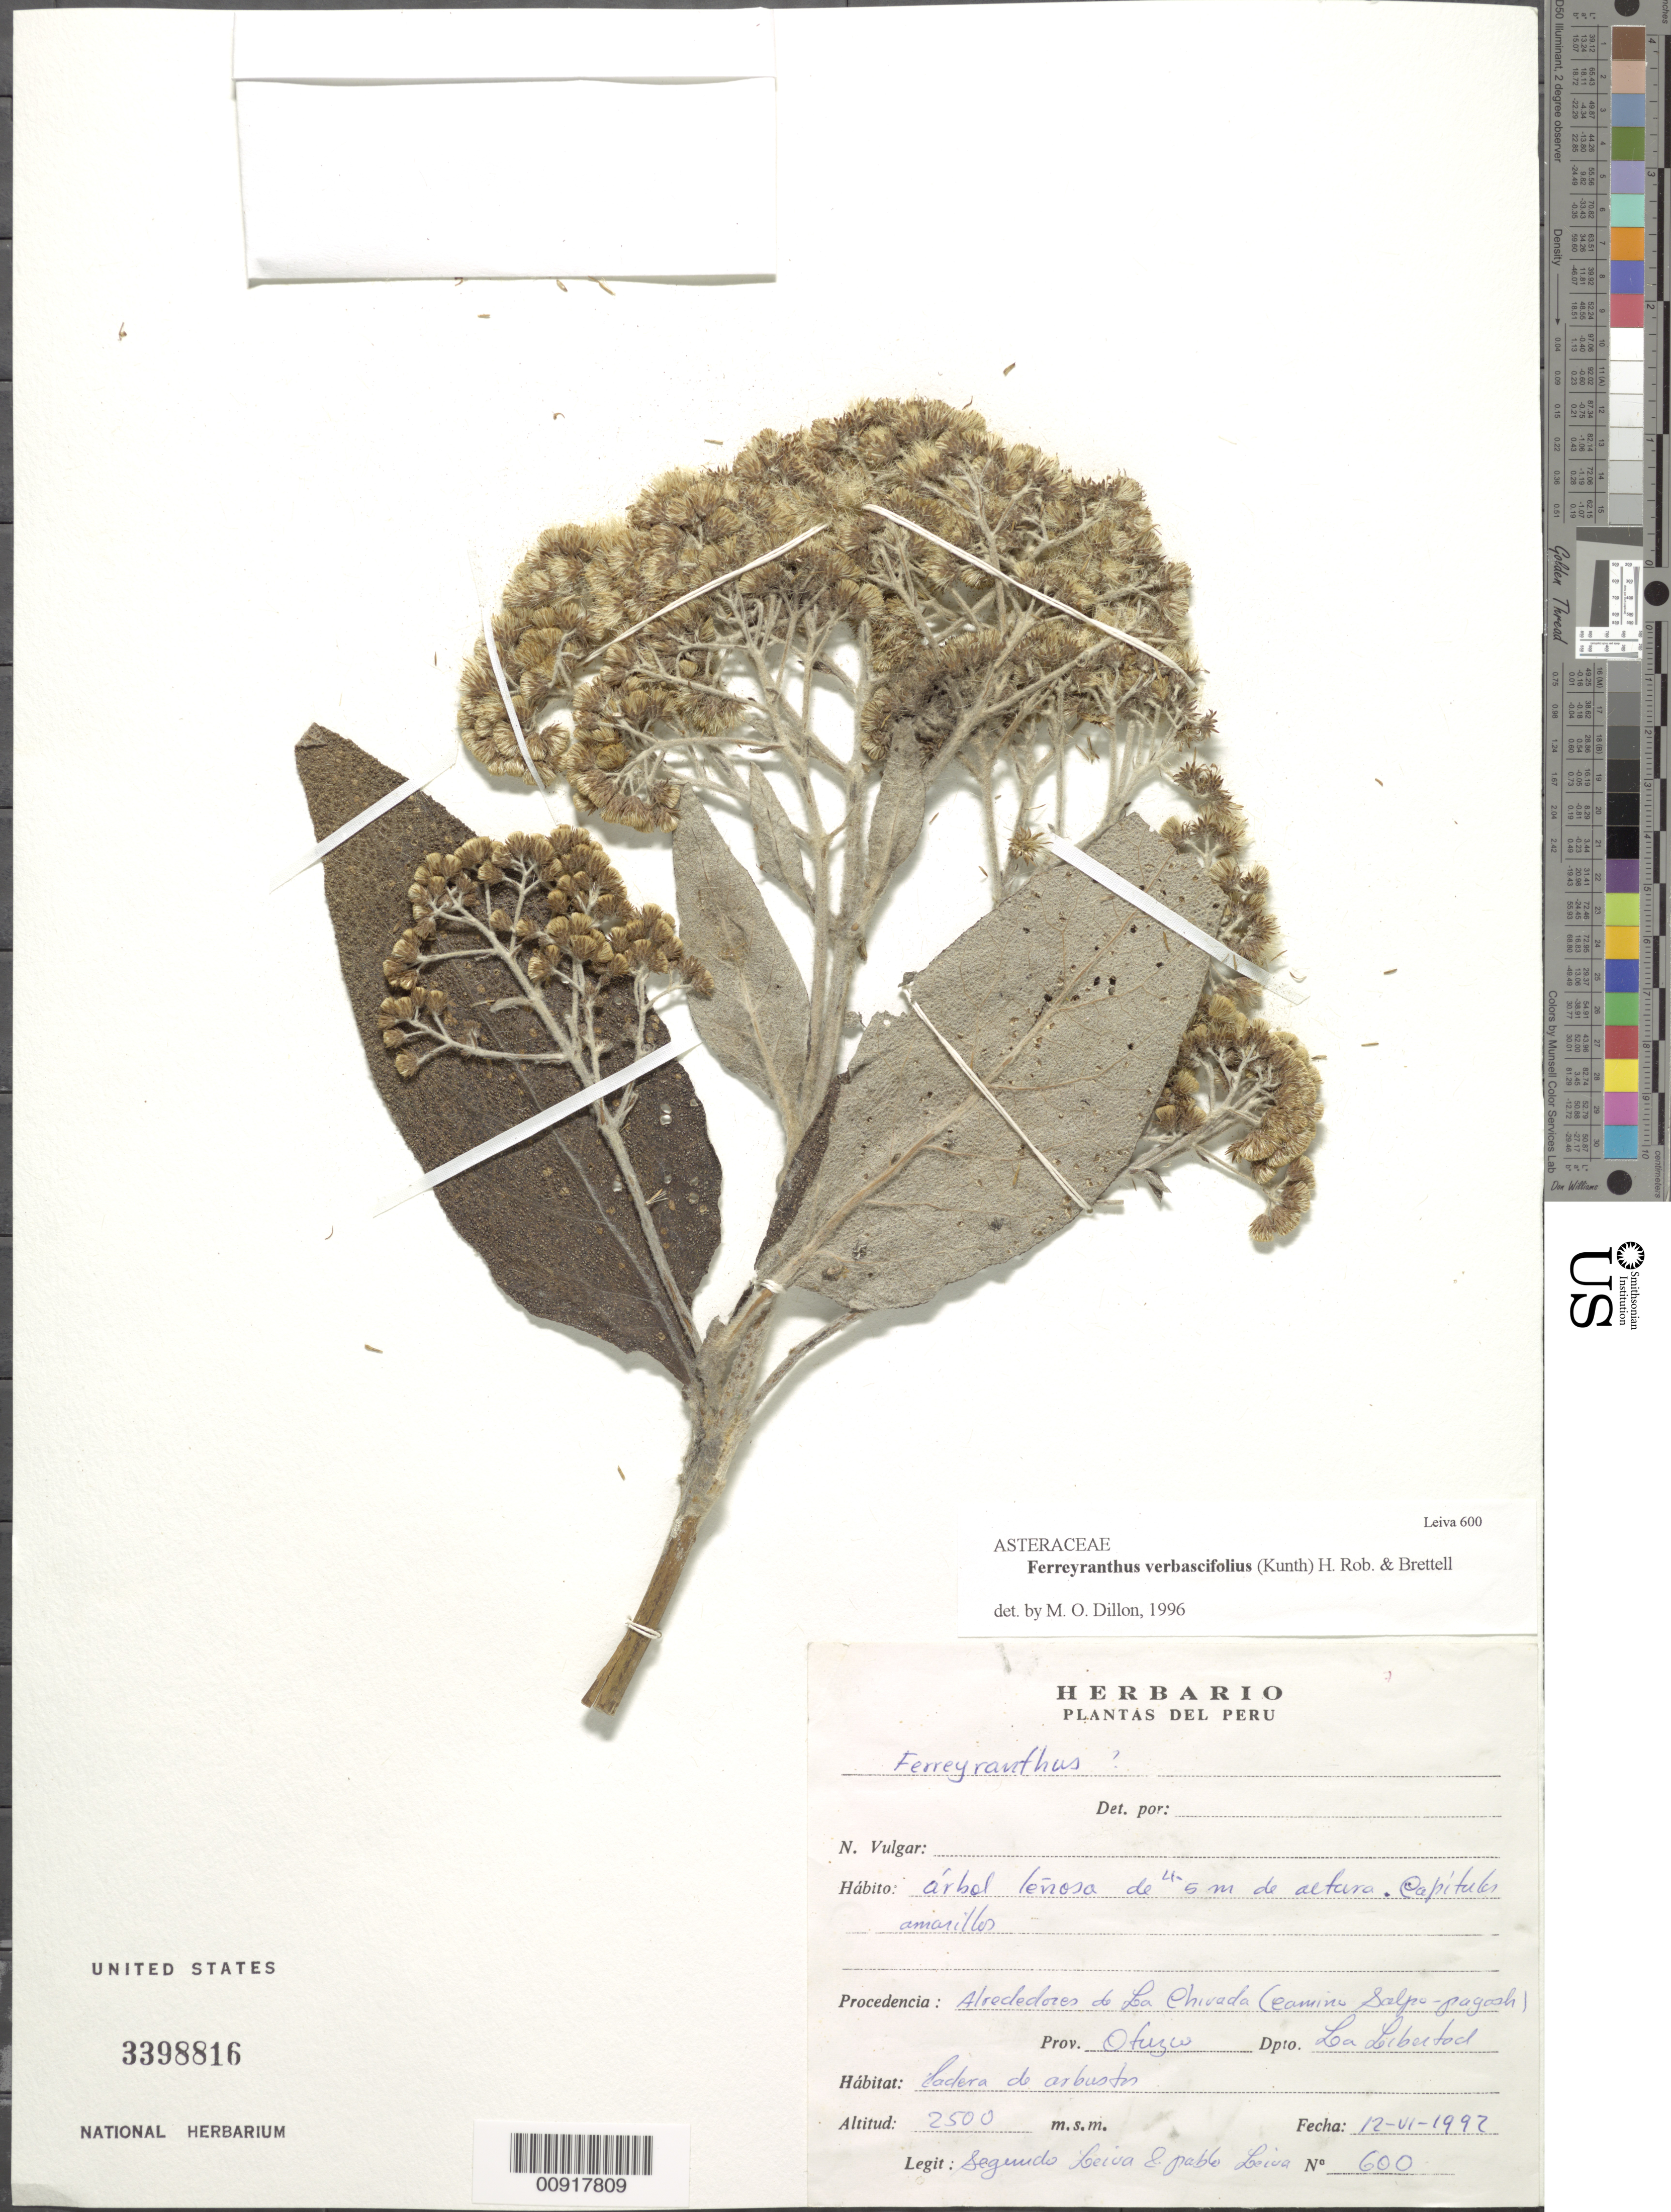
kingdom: Plantae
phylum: Tracheophyta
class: Magnoliopsida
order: Asterales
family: Asteraceae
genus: Ferreyranthus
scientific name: Ferreyranthus verbascifolius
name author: (Kunth) H. Rob. & Brettell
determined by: Dillon, M. O.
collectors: S. Leiva G. & P. Leiva G.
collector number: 600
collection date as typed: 12 June 1992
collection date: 1992-06-12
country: Peru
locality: Prov. Otuzco, Dpto. La Libertad, alrededores de la Chivada (Camino Salpo-Pagosh)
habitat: Ladera de arbustos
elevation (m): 2500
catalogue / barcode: US 3398816